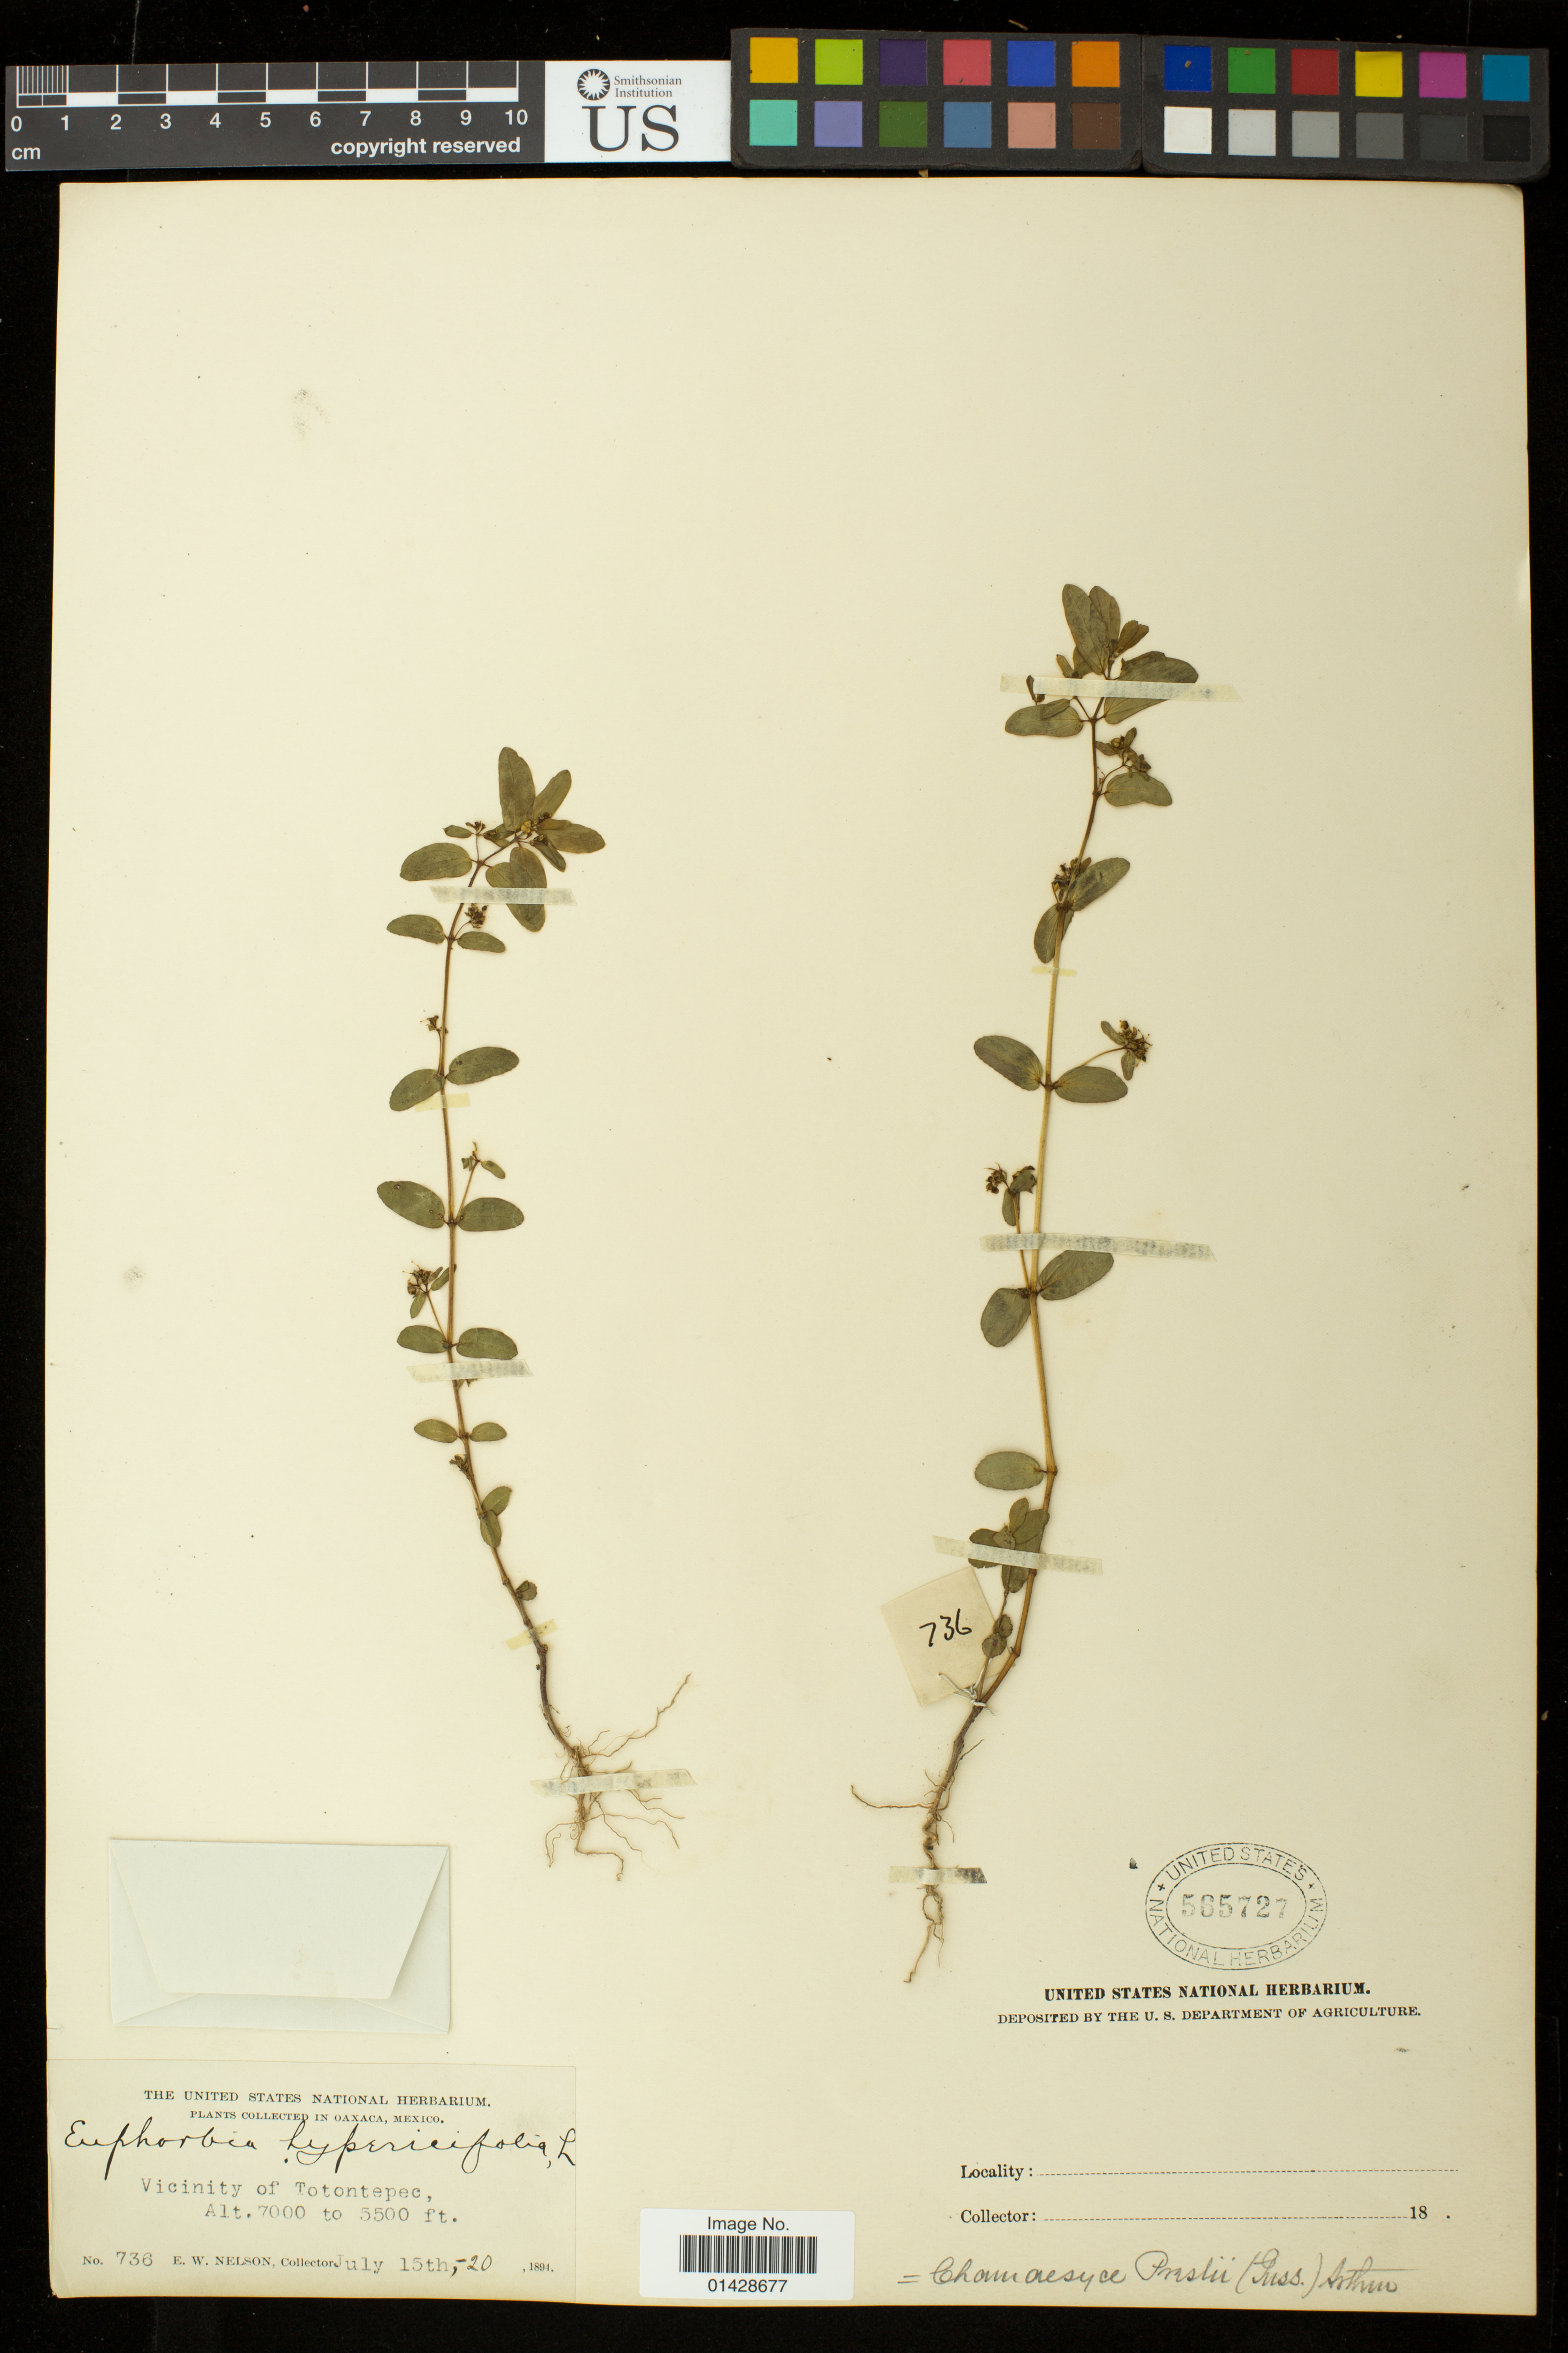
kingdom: Plantae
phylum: Tracheophyta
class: Magnoliopsida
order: Malpighiales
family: Euphorbiaceae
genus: Euphorbia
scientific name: Euphorbia nutans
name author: Lag.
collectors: E. W. Nelson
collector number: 736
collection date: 1894-07-15/1894-07-20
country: Mexico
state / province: Oaxaca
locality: Vicinity of Totontepec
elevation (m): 1676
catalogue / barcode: US 565727